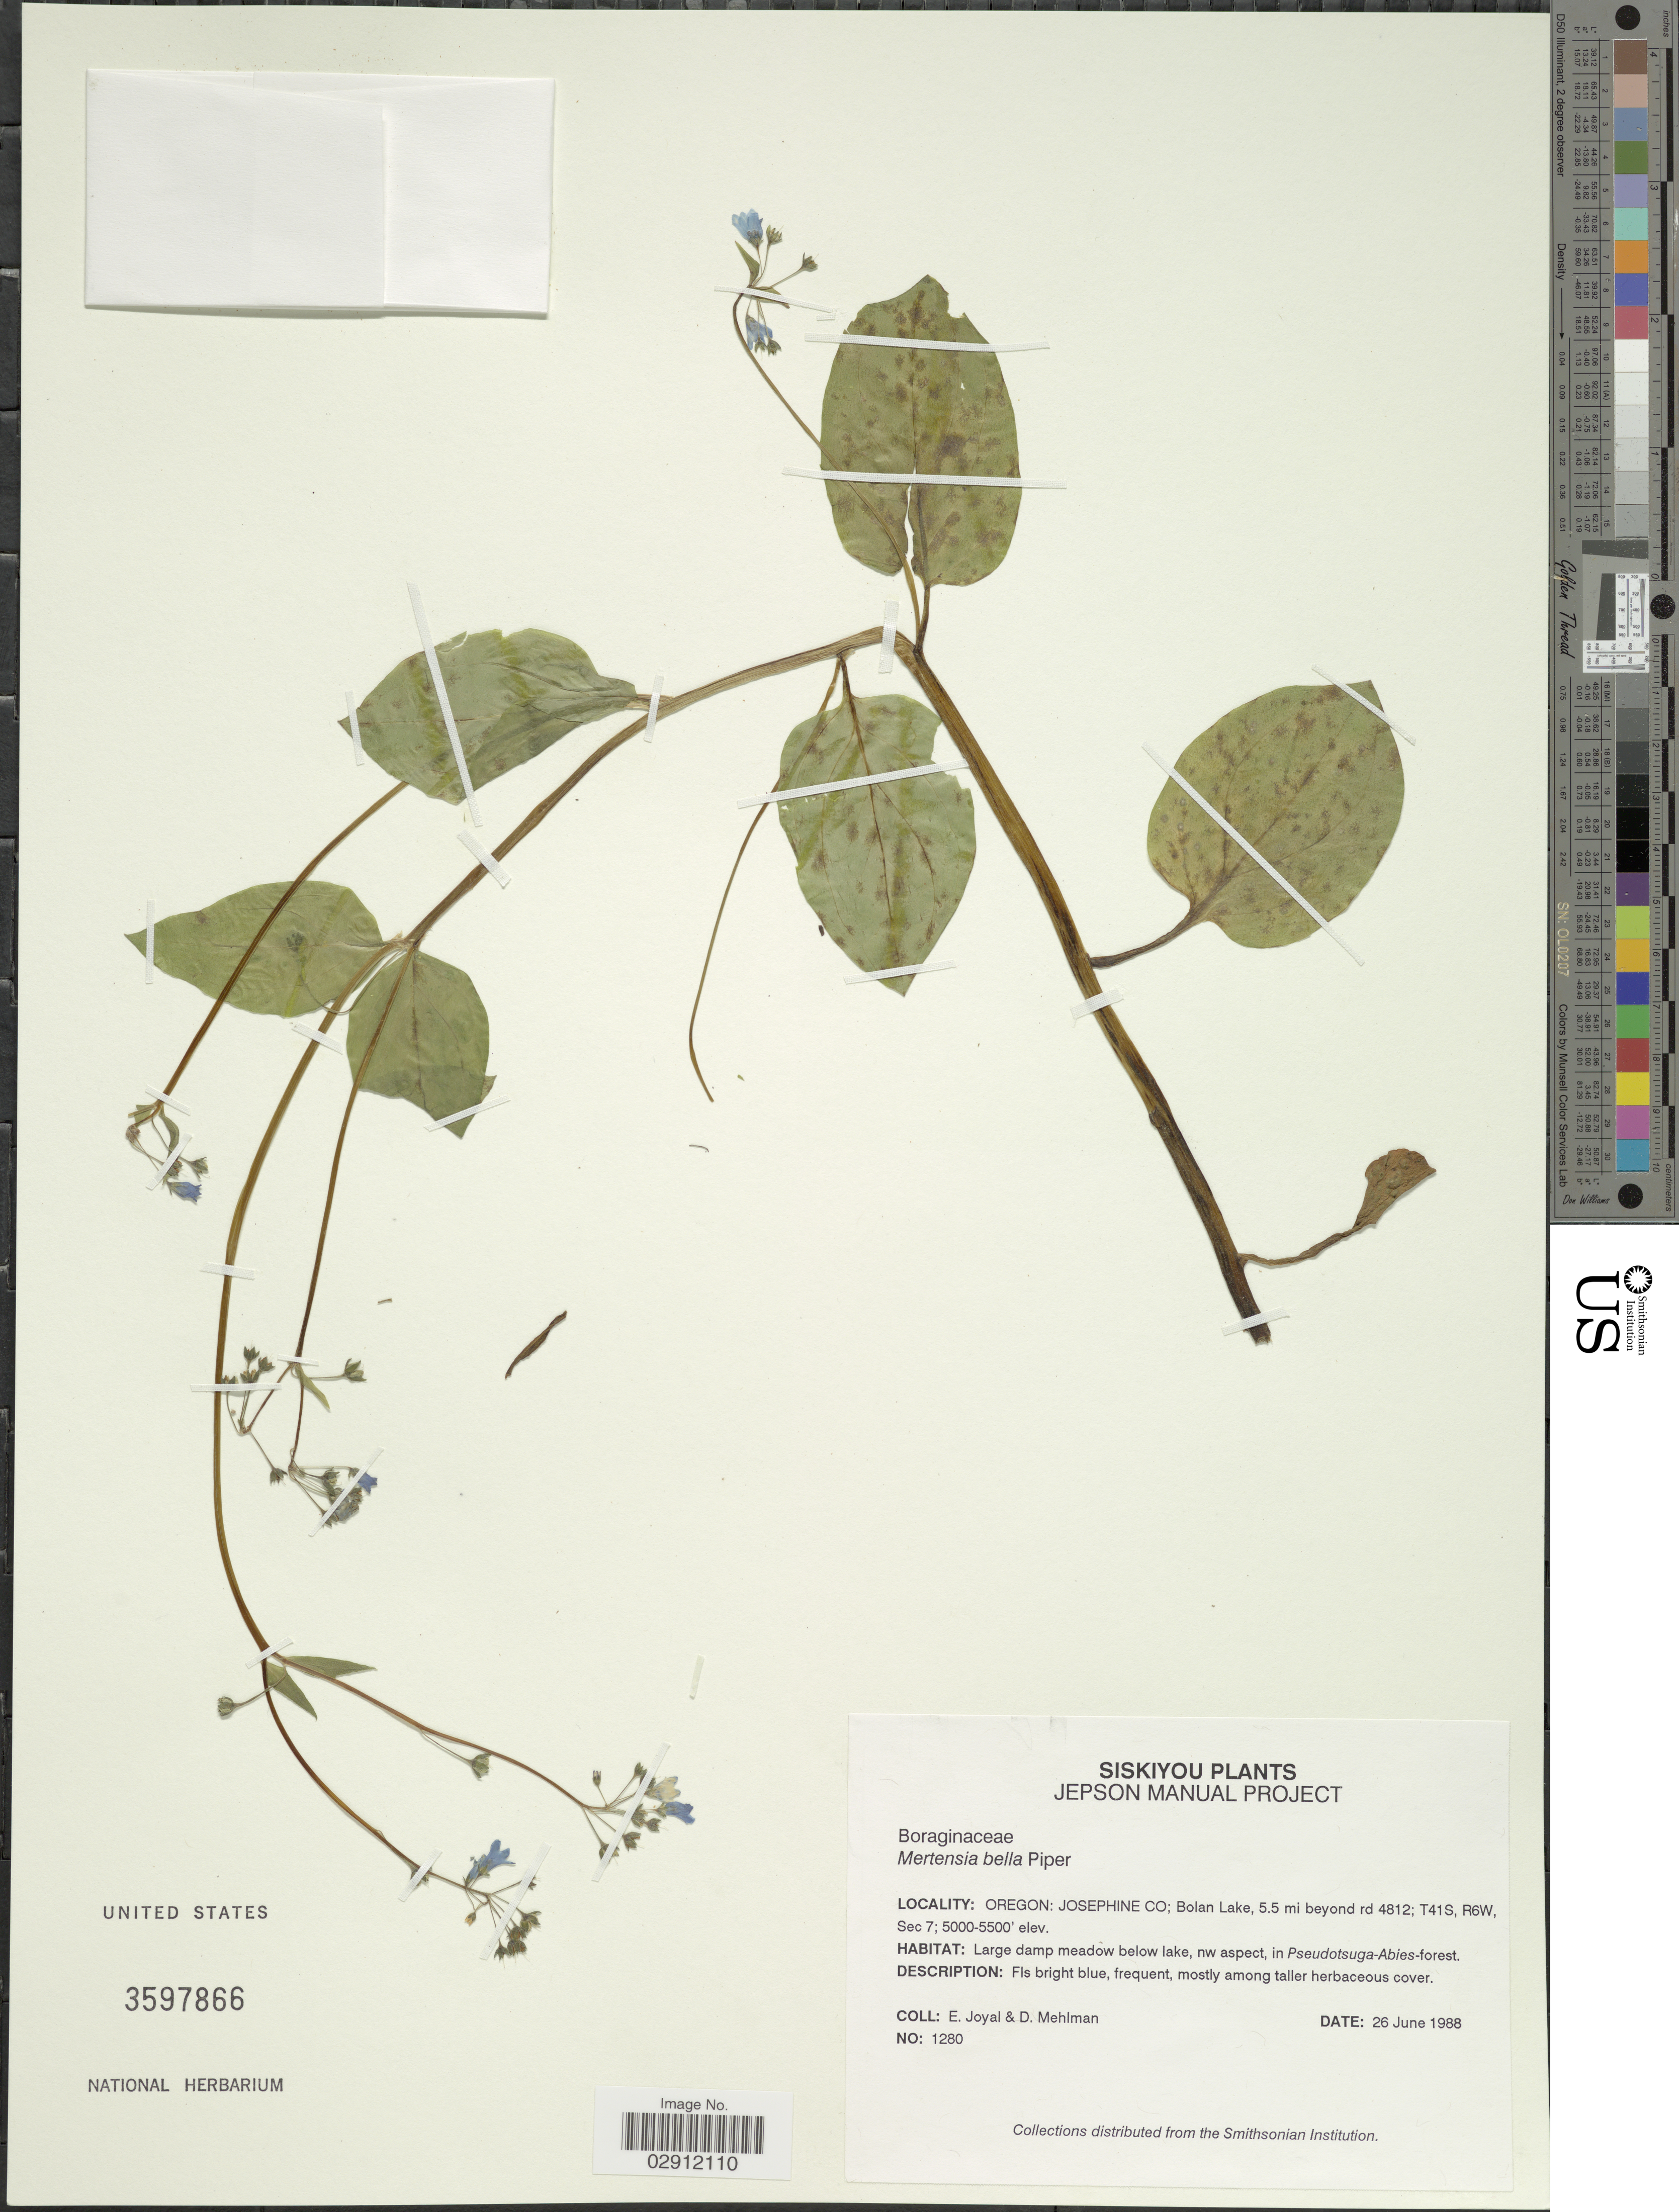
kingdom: Plantae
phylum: Tracheophyta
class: Magnoliopsida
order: Boraginales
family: Boraginaceae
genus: Mertensia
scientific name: Mertensia bella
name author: Piper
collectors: E. Joyal & D. Mehlman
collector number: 1280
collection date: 1988-06-26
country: United States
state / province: Oregon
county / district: Josephine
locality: Siskiyou. Jepson Manual Project. Josephine Co; Bolan Lake, 5.5 mi beyond rd 4812; T41S, R6W, Sec 7.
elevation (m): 1524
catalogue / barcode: US 3597866